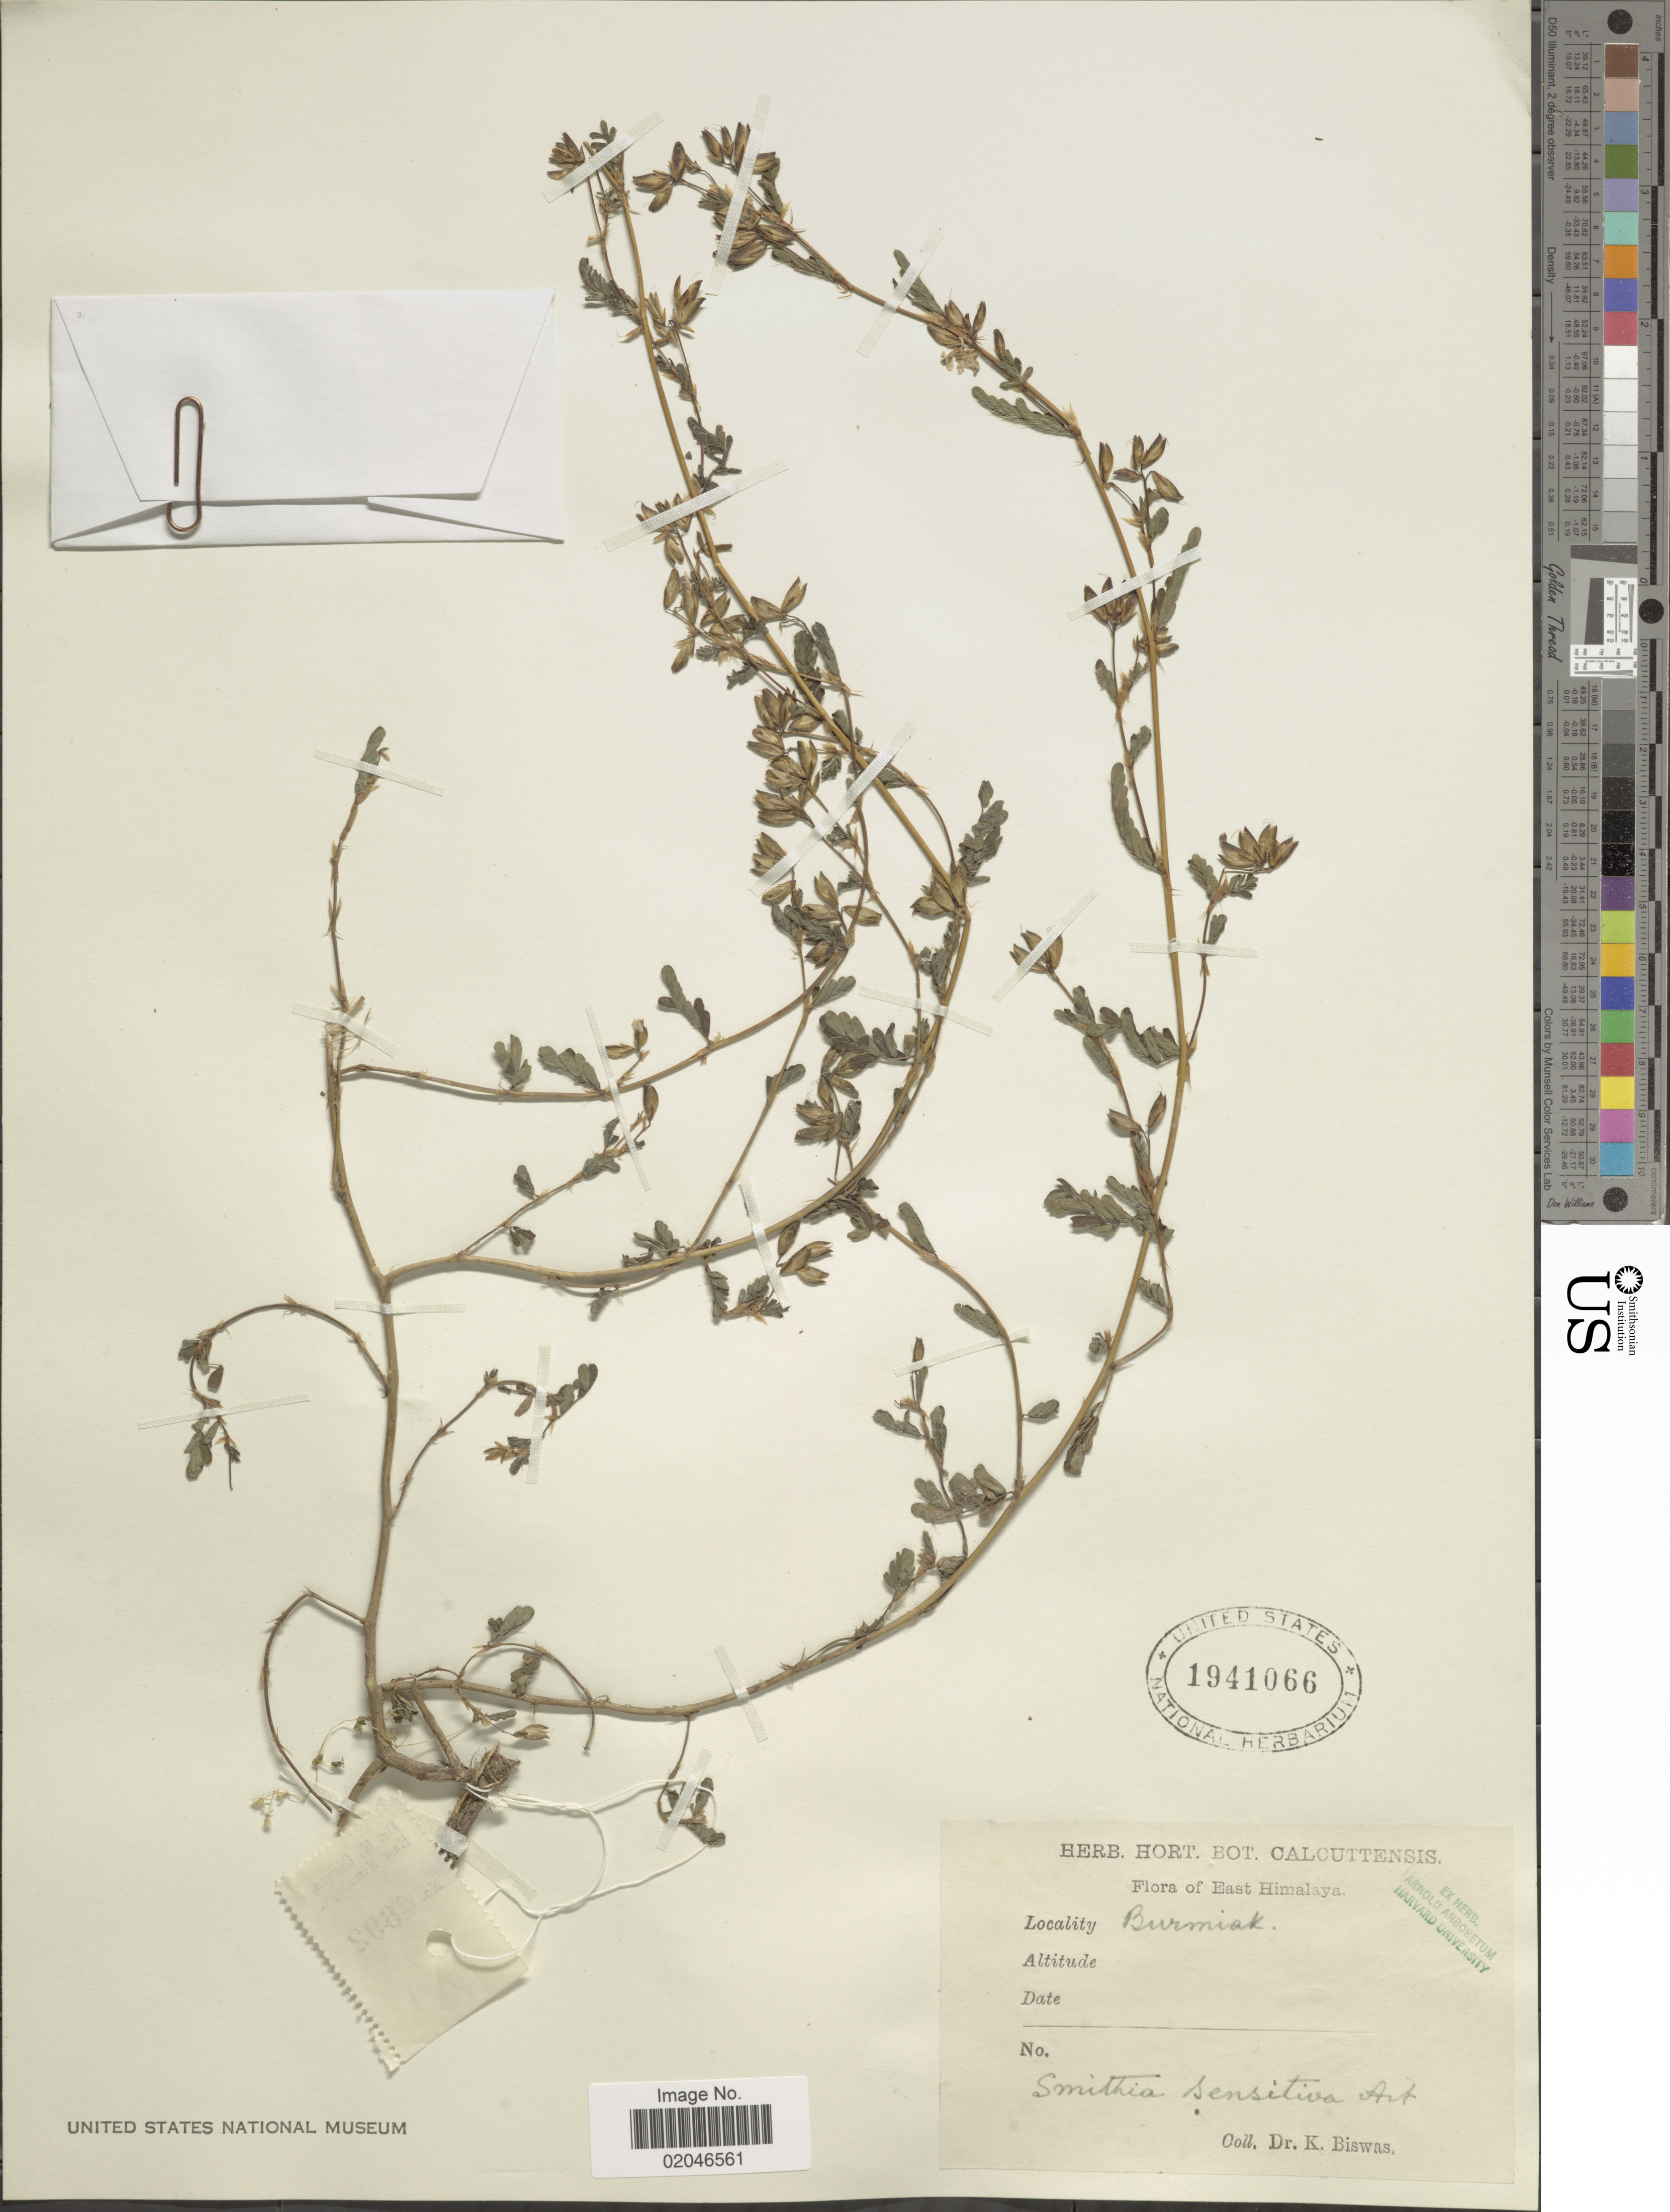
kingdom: Plantae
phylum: Tracheophyta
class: Magnoliopsida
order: Fabales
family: Fabaceae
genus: Smithia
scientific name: Smithia sensitiva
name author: Aiton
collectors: K. Biswas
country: Myanmar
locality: Eastern Hymalaya. Burmiak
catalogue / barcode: US 1941066